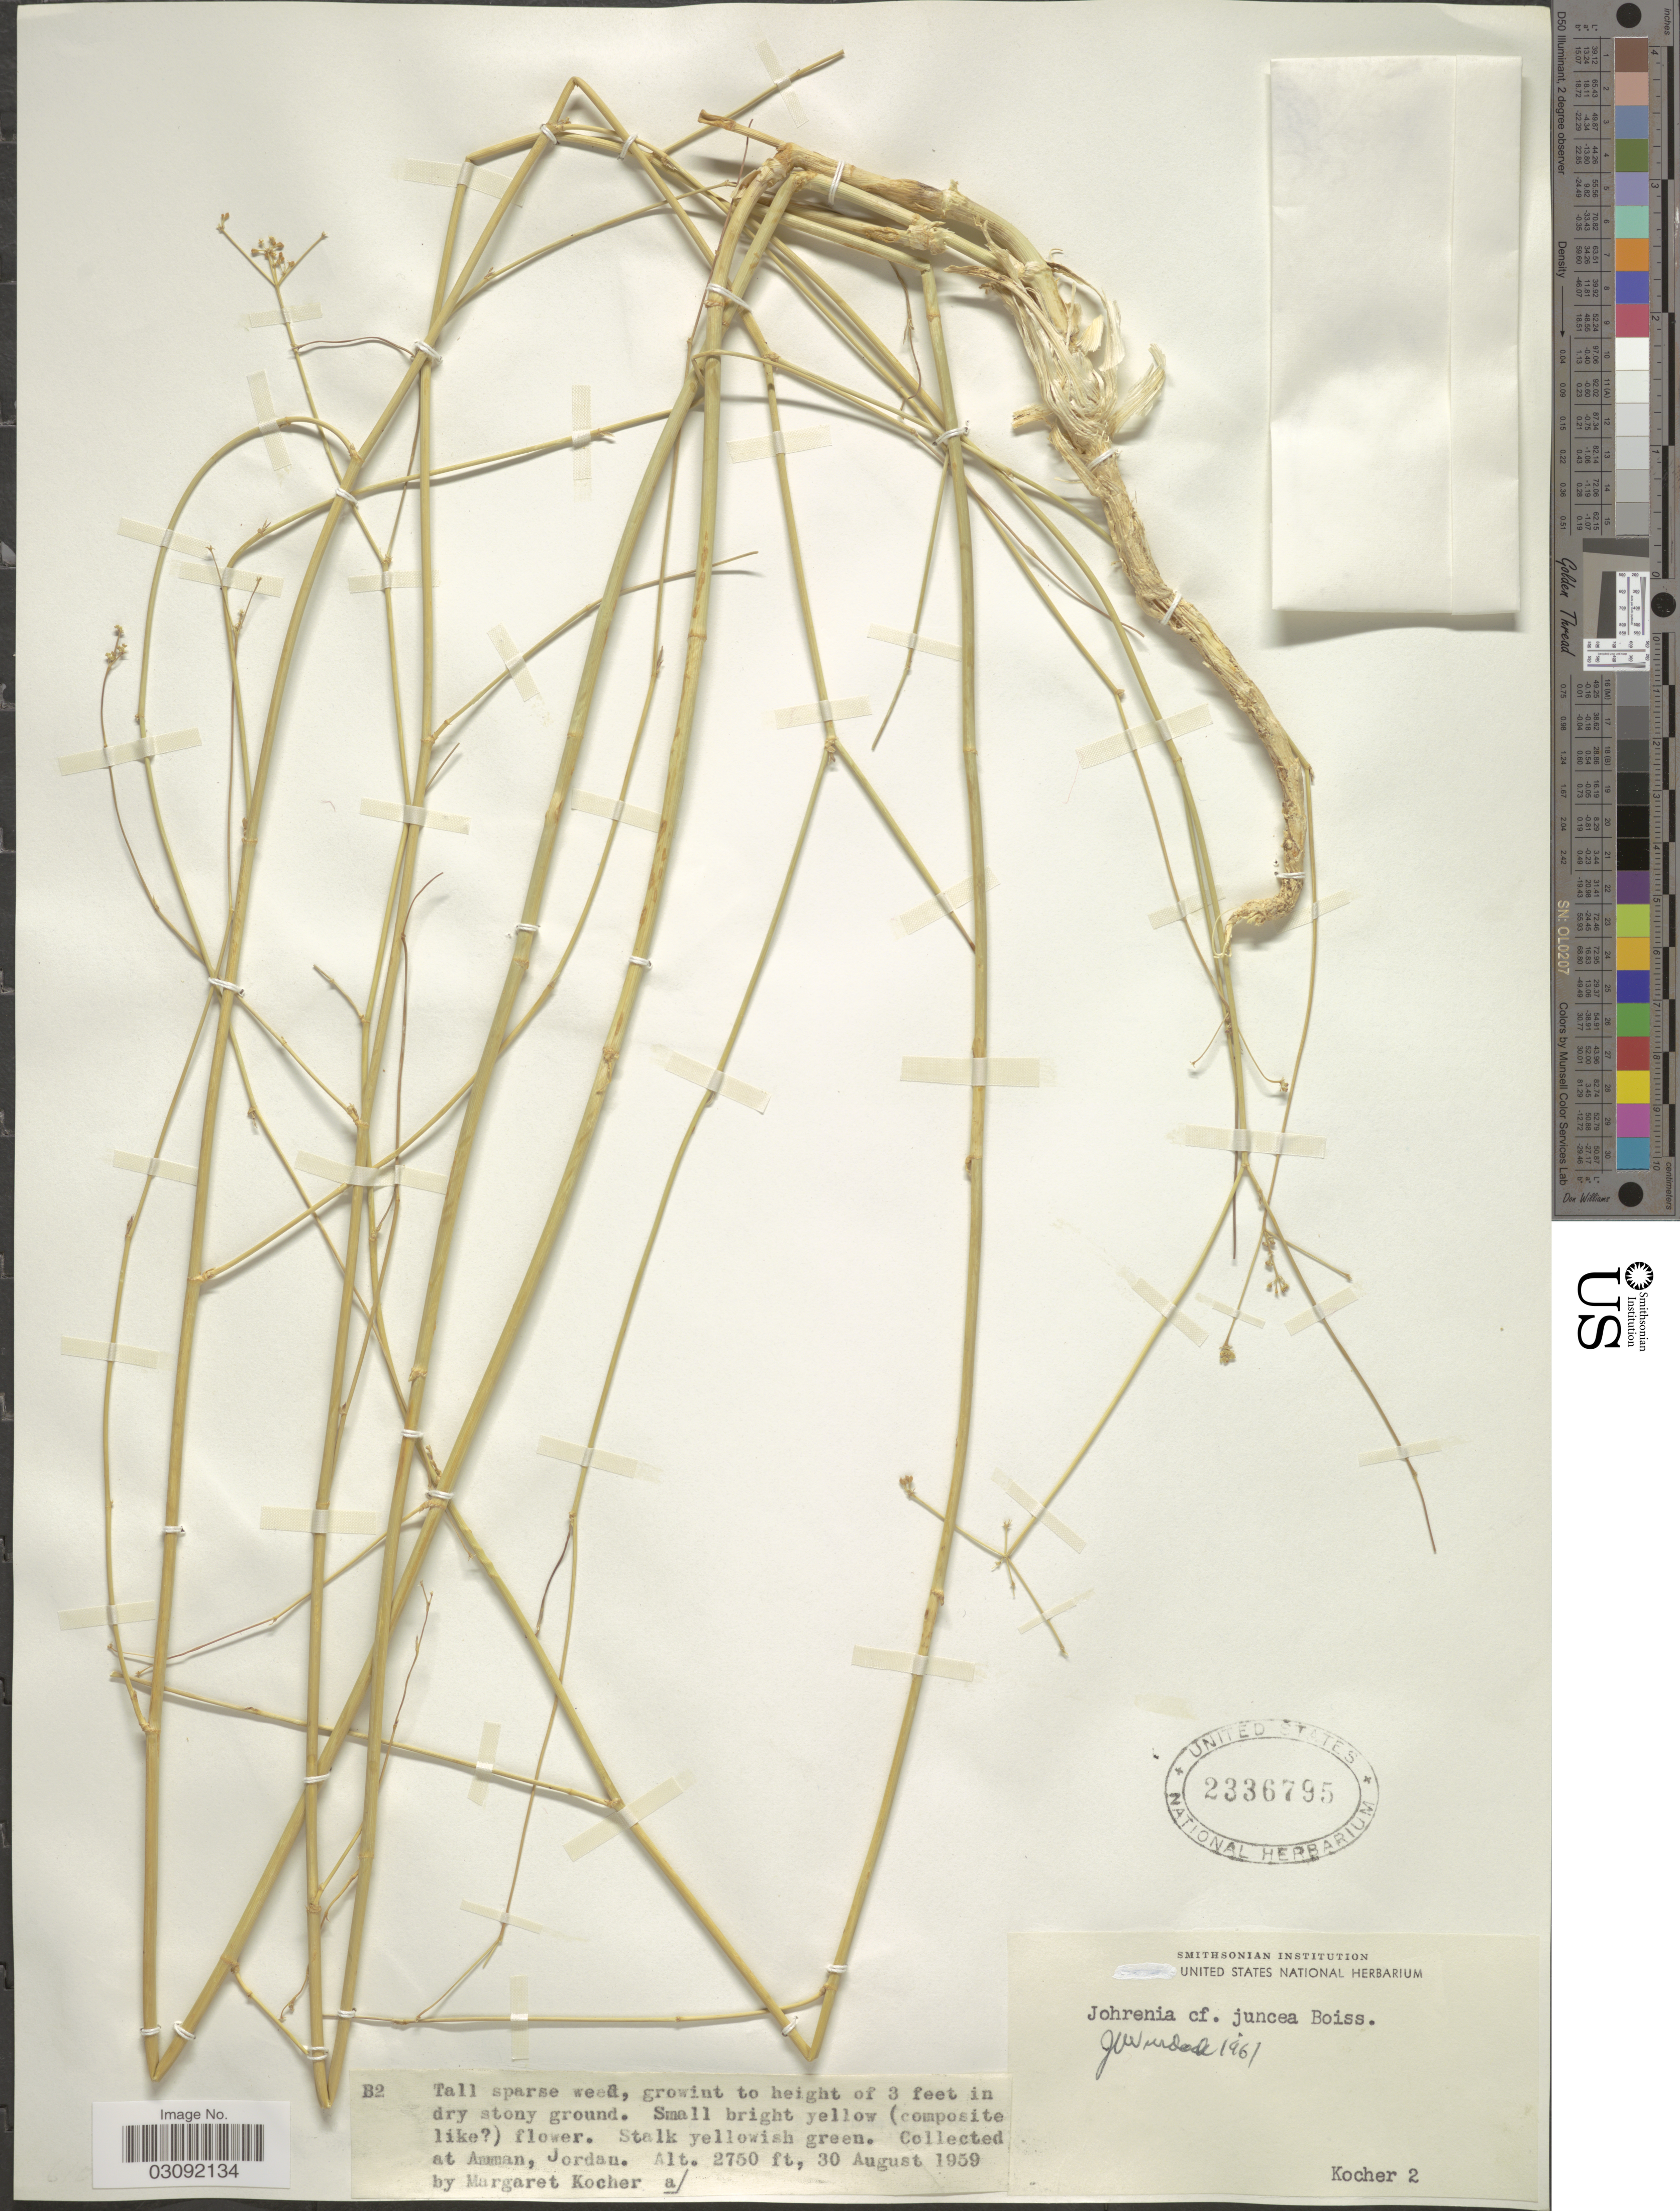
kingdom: Plantae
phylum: Tracheophyta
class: Magnoliopsida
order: Apiales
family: Apiaceae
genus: Johrenia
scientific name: Johrenia juncea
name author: Boiss.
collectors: M. Kocher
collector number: B2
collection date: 1959-08-30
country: Jordan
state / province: Amman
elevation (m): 838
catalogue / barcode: US 2336795